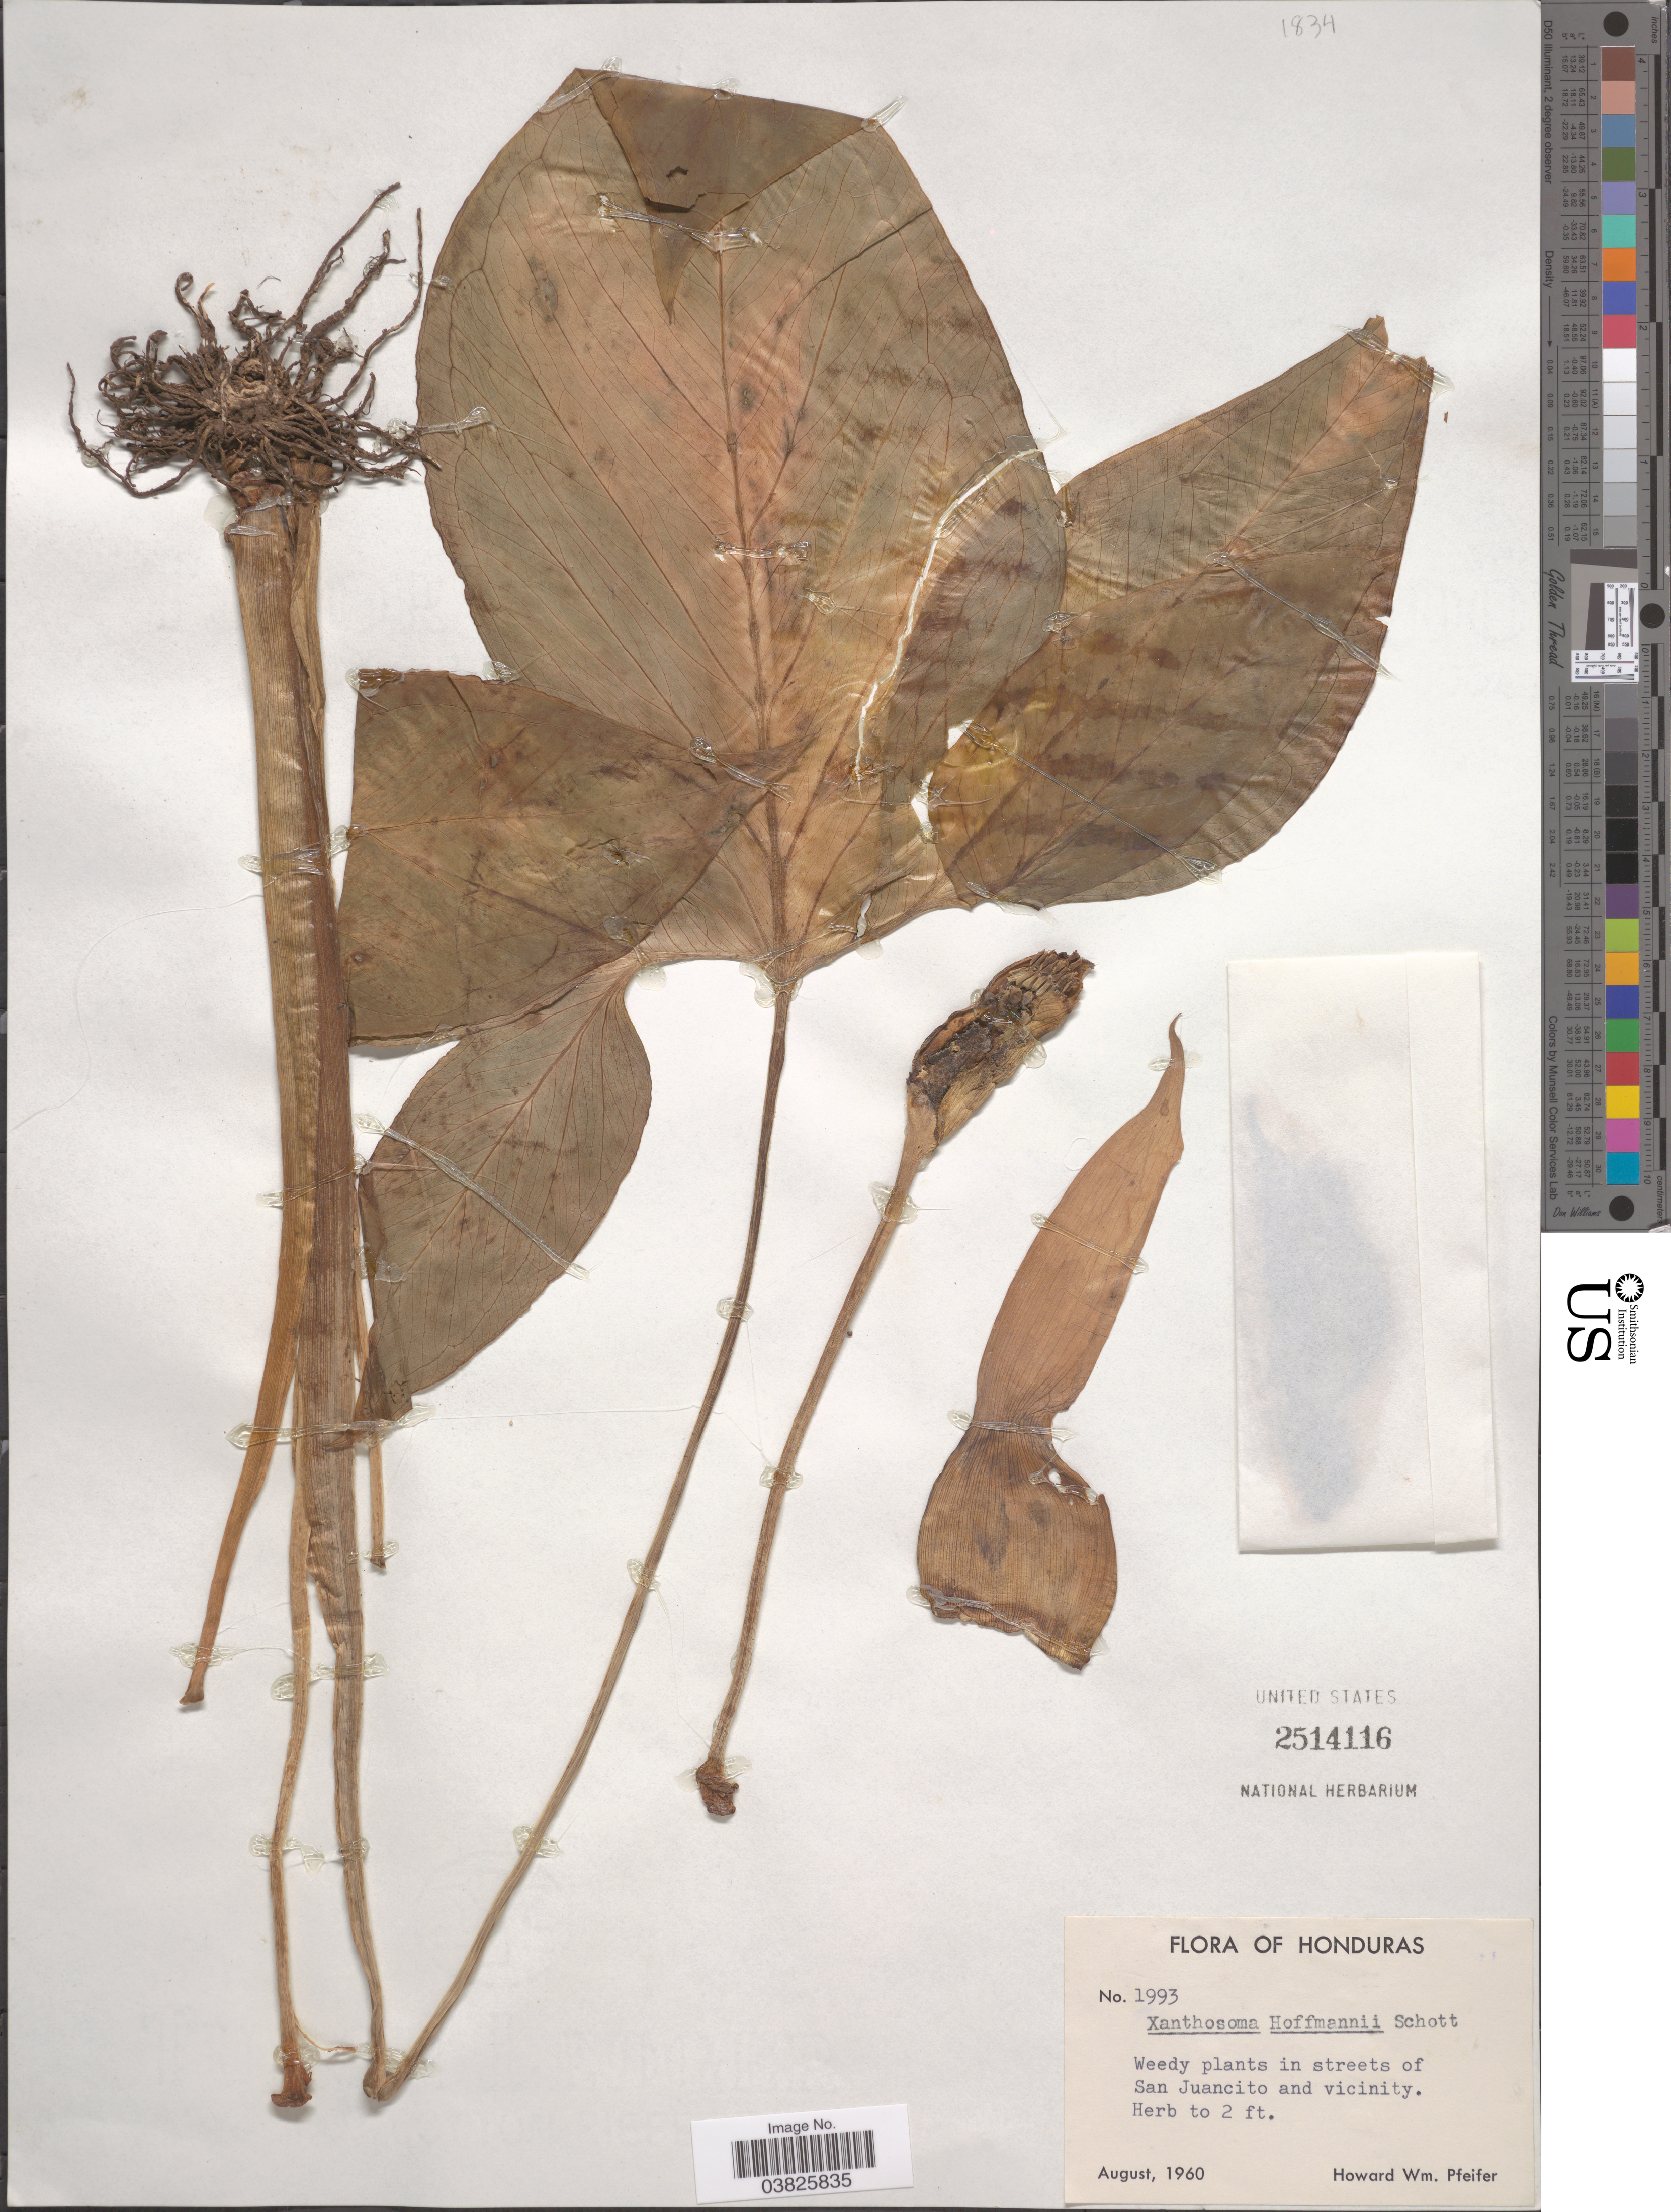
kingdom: Plantae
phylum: Tracheophyta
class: Liliopsida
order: Alismatales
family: Araceae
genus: Xanthosoma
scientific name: Xanthosoma hoffmannii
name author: (Schott) Schott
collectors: H. W. Pfeifer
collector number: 1993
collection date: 1960-08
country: Honduras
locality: Weedy plants in streets of San Juancito and vicinity.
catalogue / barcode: US 2514116